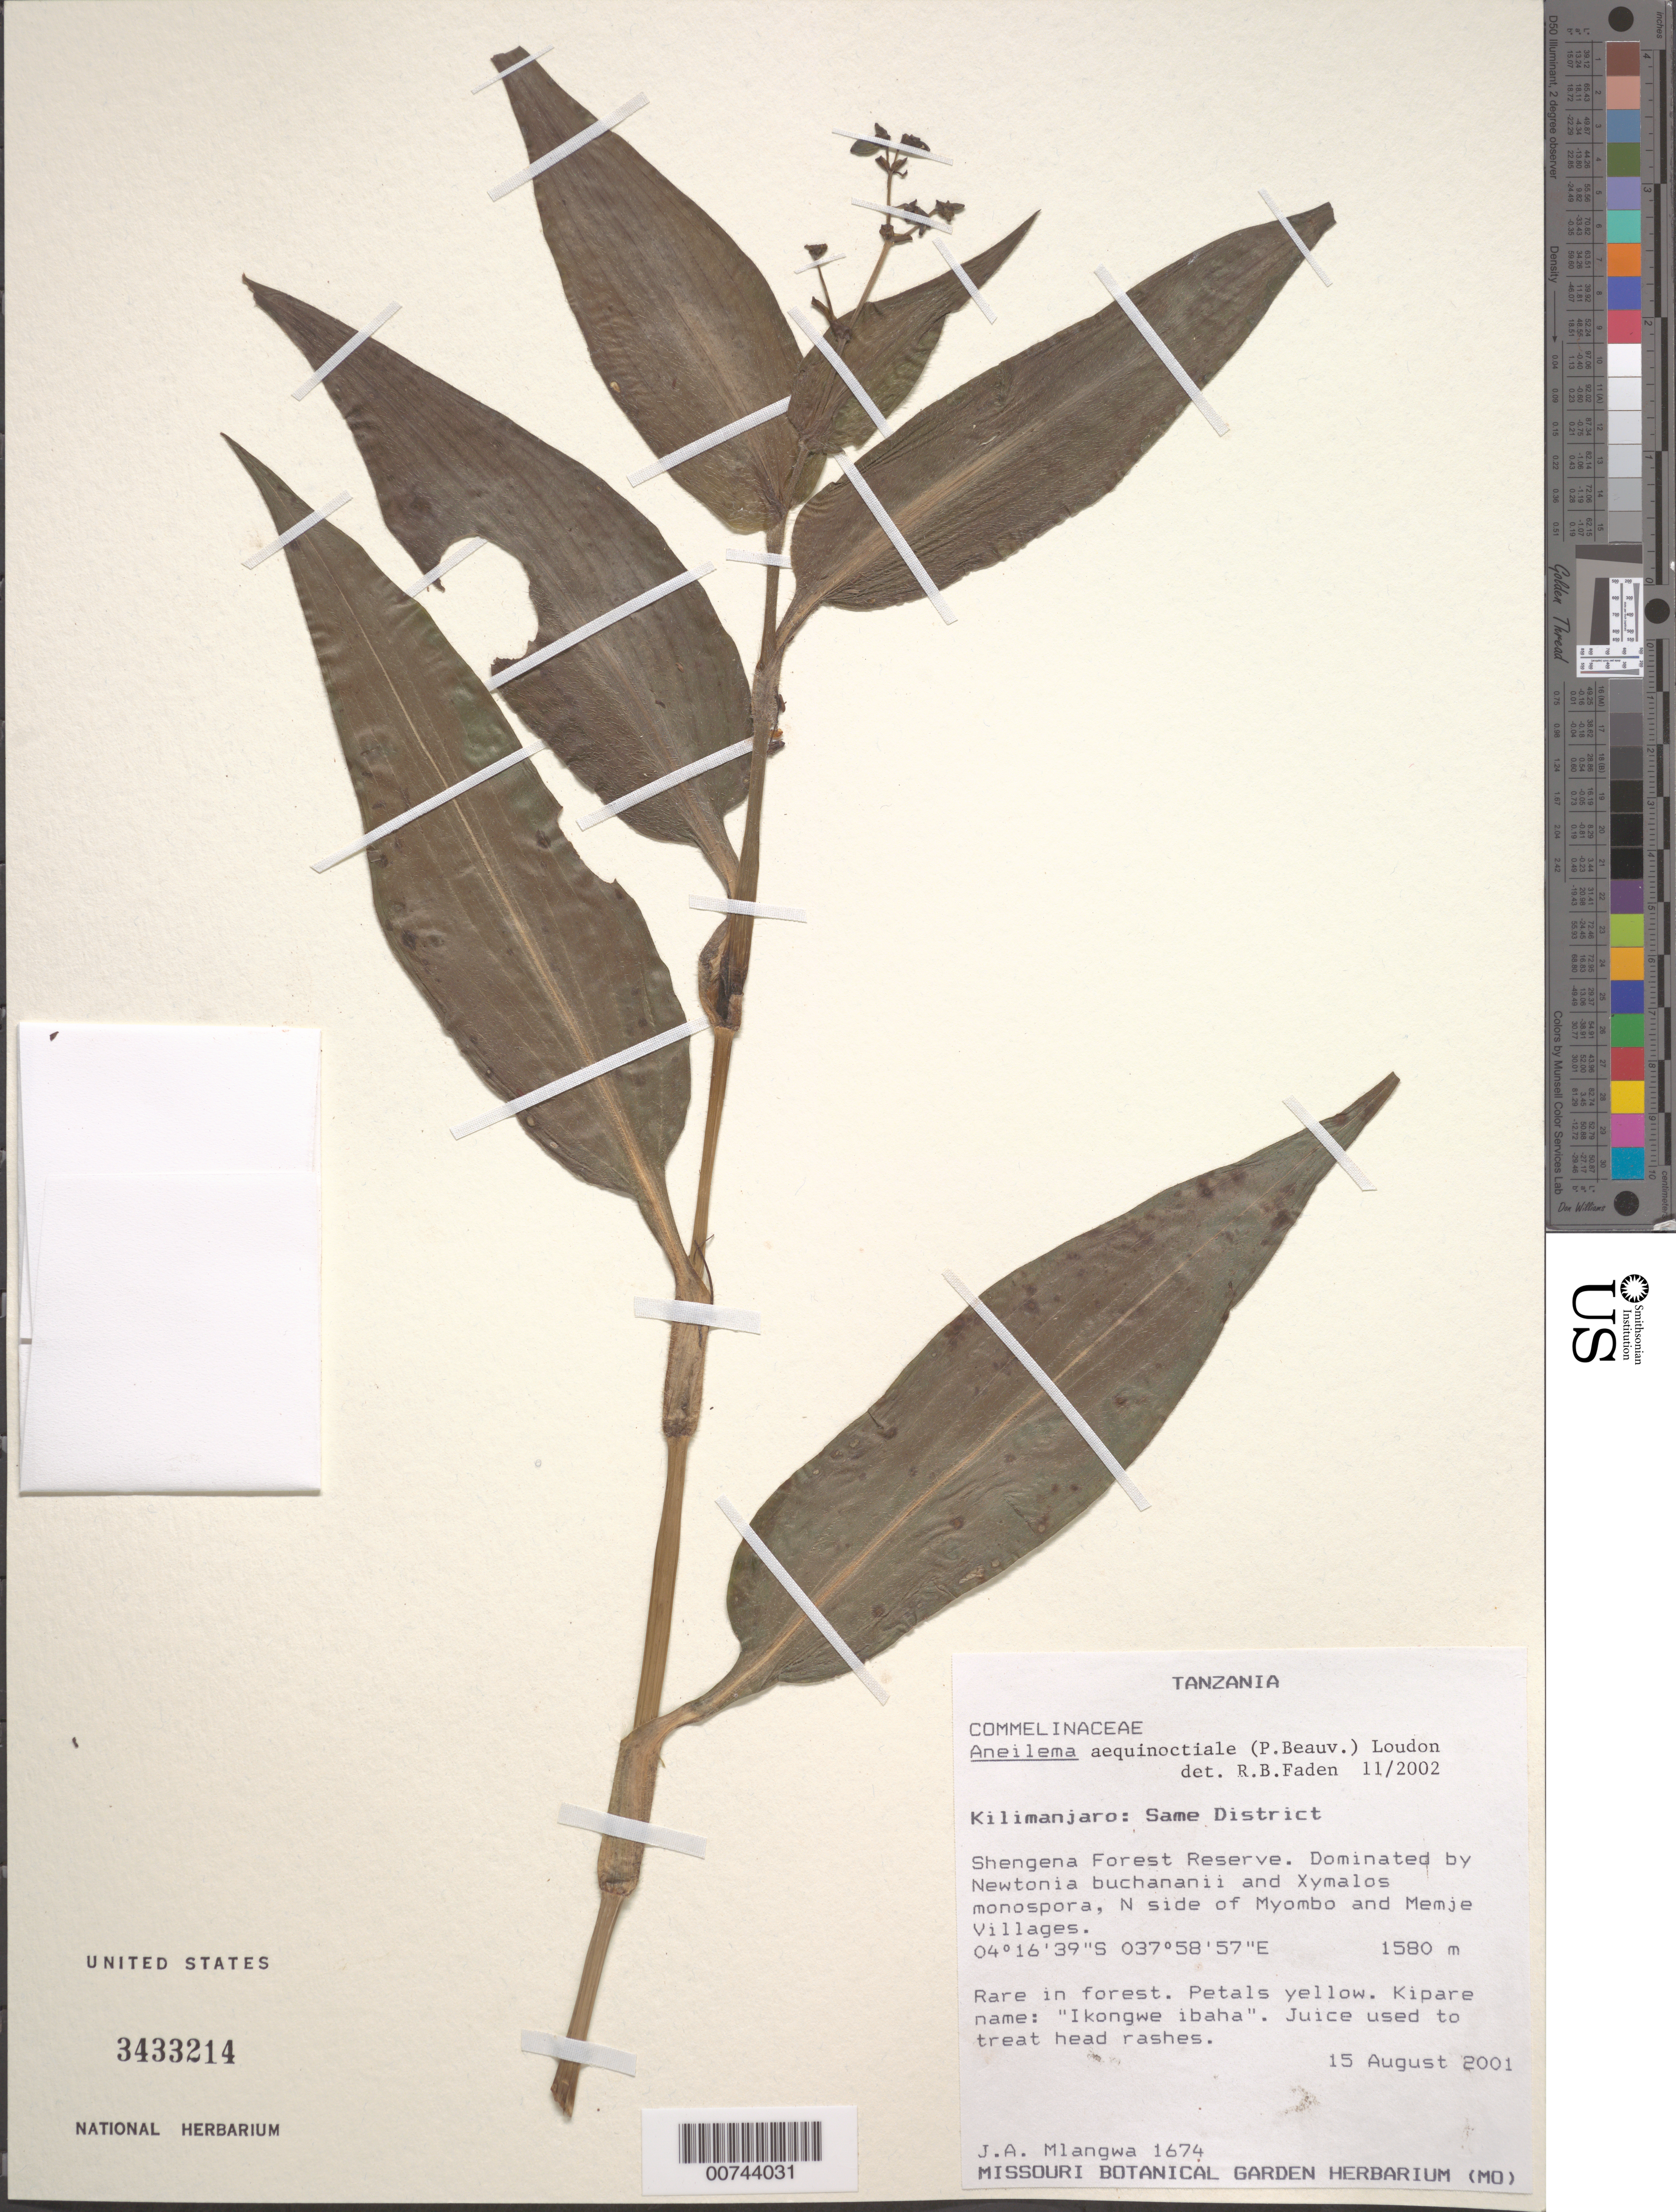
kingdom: Plantae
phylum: Tracheophyta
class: Liliopsida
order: Commelinales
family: Commelinaceae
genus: Aneilema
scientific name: Aneilema aequinoctiale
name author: (P. Beauv.) Loudon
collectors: J. Mlangwa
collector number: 1674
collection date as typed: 15 Aug 2001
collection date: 2001-08-15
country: Tanzania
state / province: Kilimanjaro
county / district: Kilimanjaro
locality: Shengena Forest Reserve.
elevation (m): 1580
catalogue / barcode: US 3433214